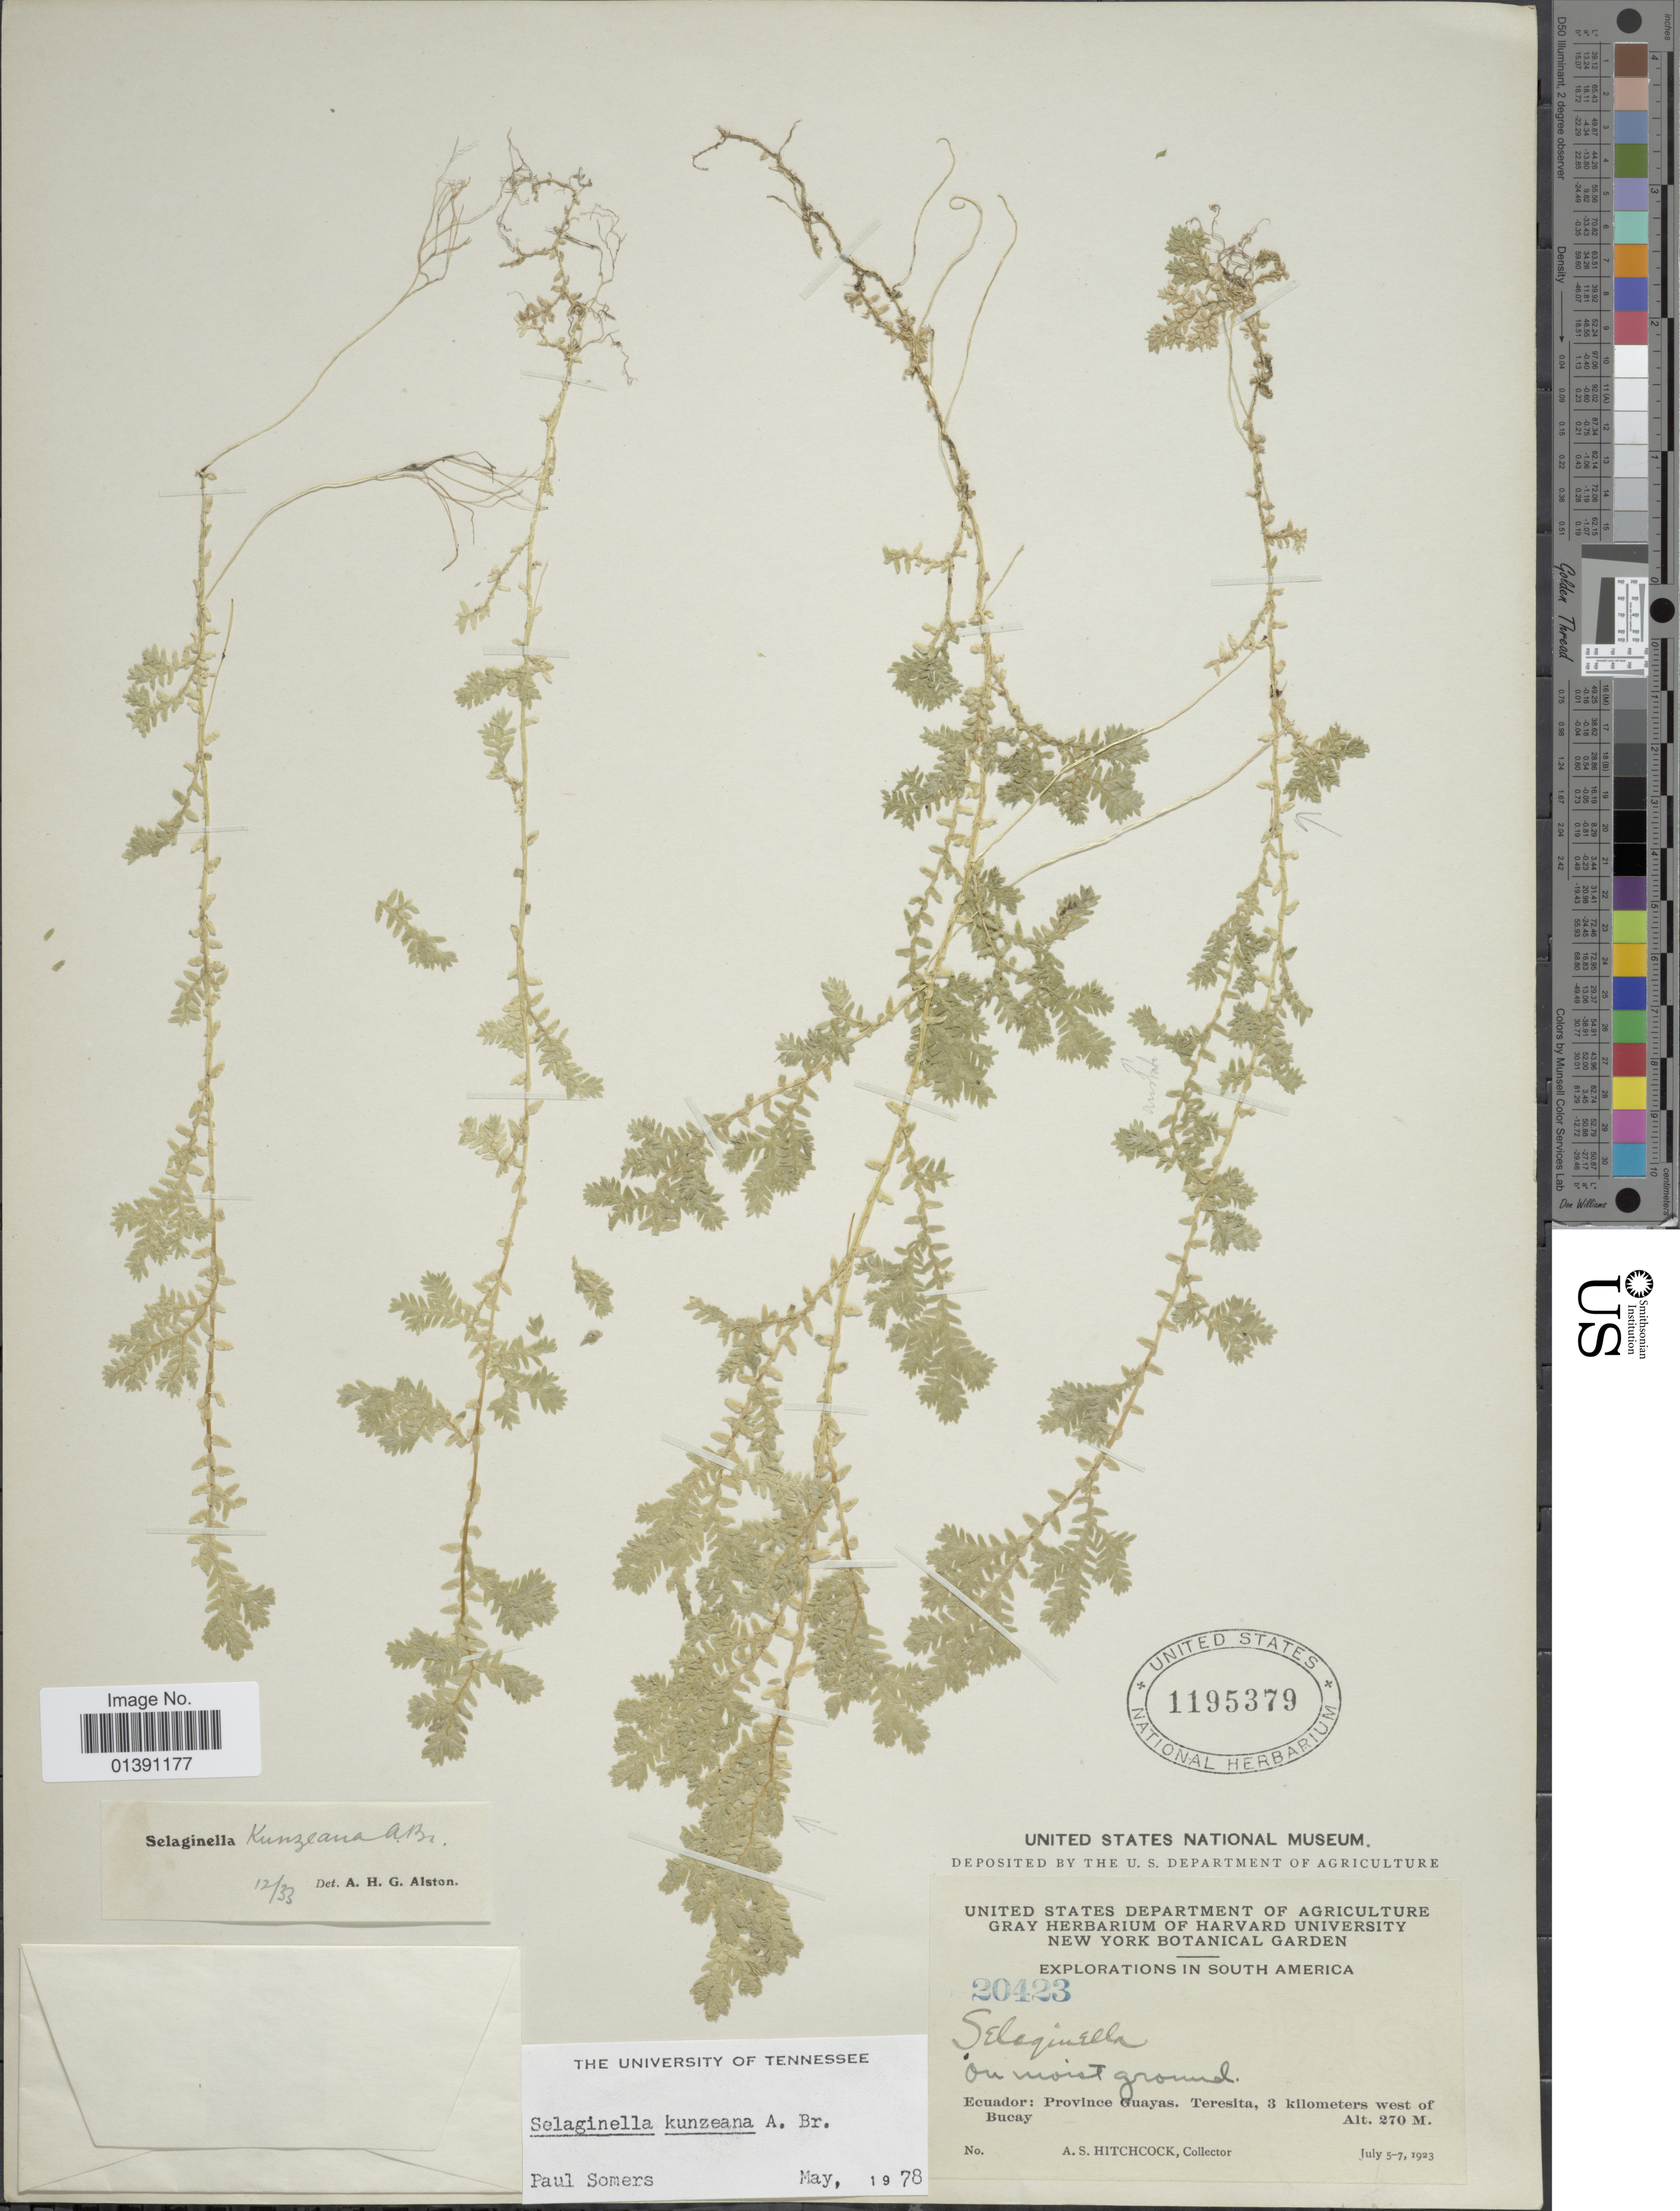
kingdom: Plantae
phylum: Tracheophyta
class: Lycopodiopsida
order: Selaginellales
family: Selaginellaceae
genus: Selaginella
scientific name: Selaginella kunzeana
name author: A. Br.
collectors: A. S. Hitchcock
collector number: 20423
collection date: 1923-07-05/1923-07-07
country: Ecuador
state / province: Guayas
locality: Terestia, 3 kilometers west of Bucay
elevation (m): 270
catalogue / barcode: US 1195379